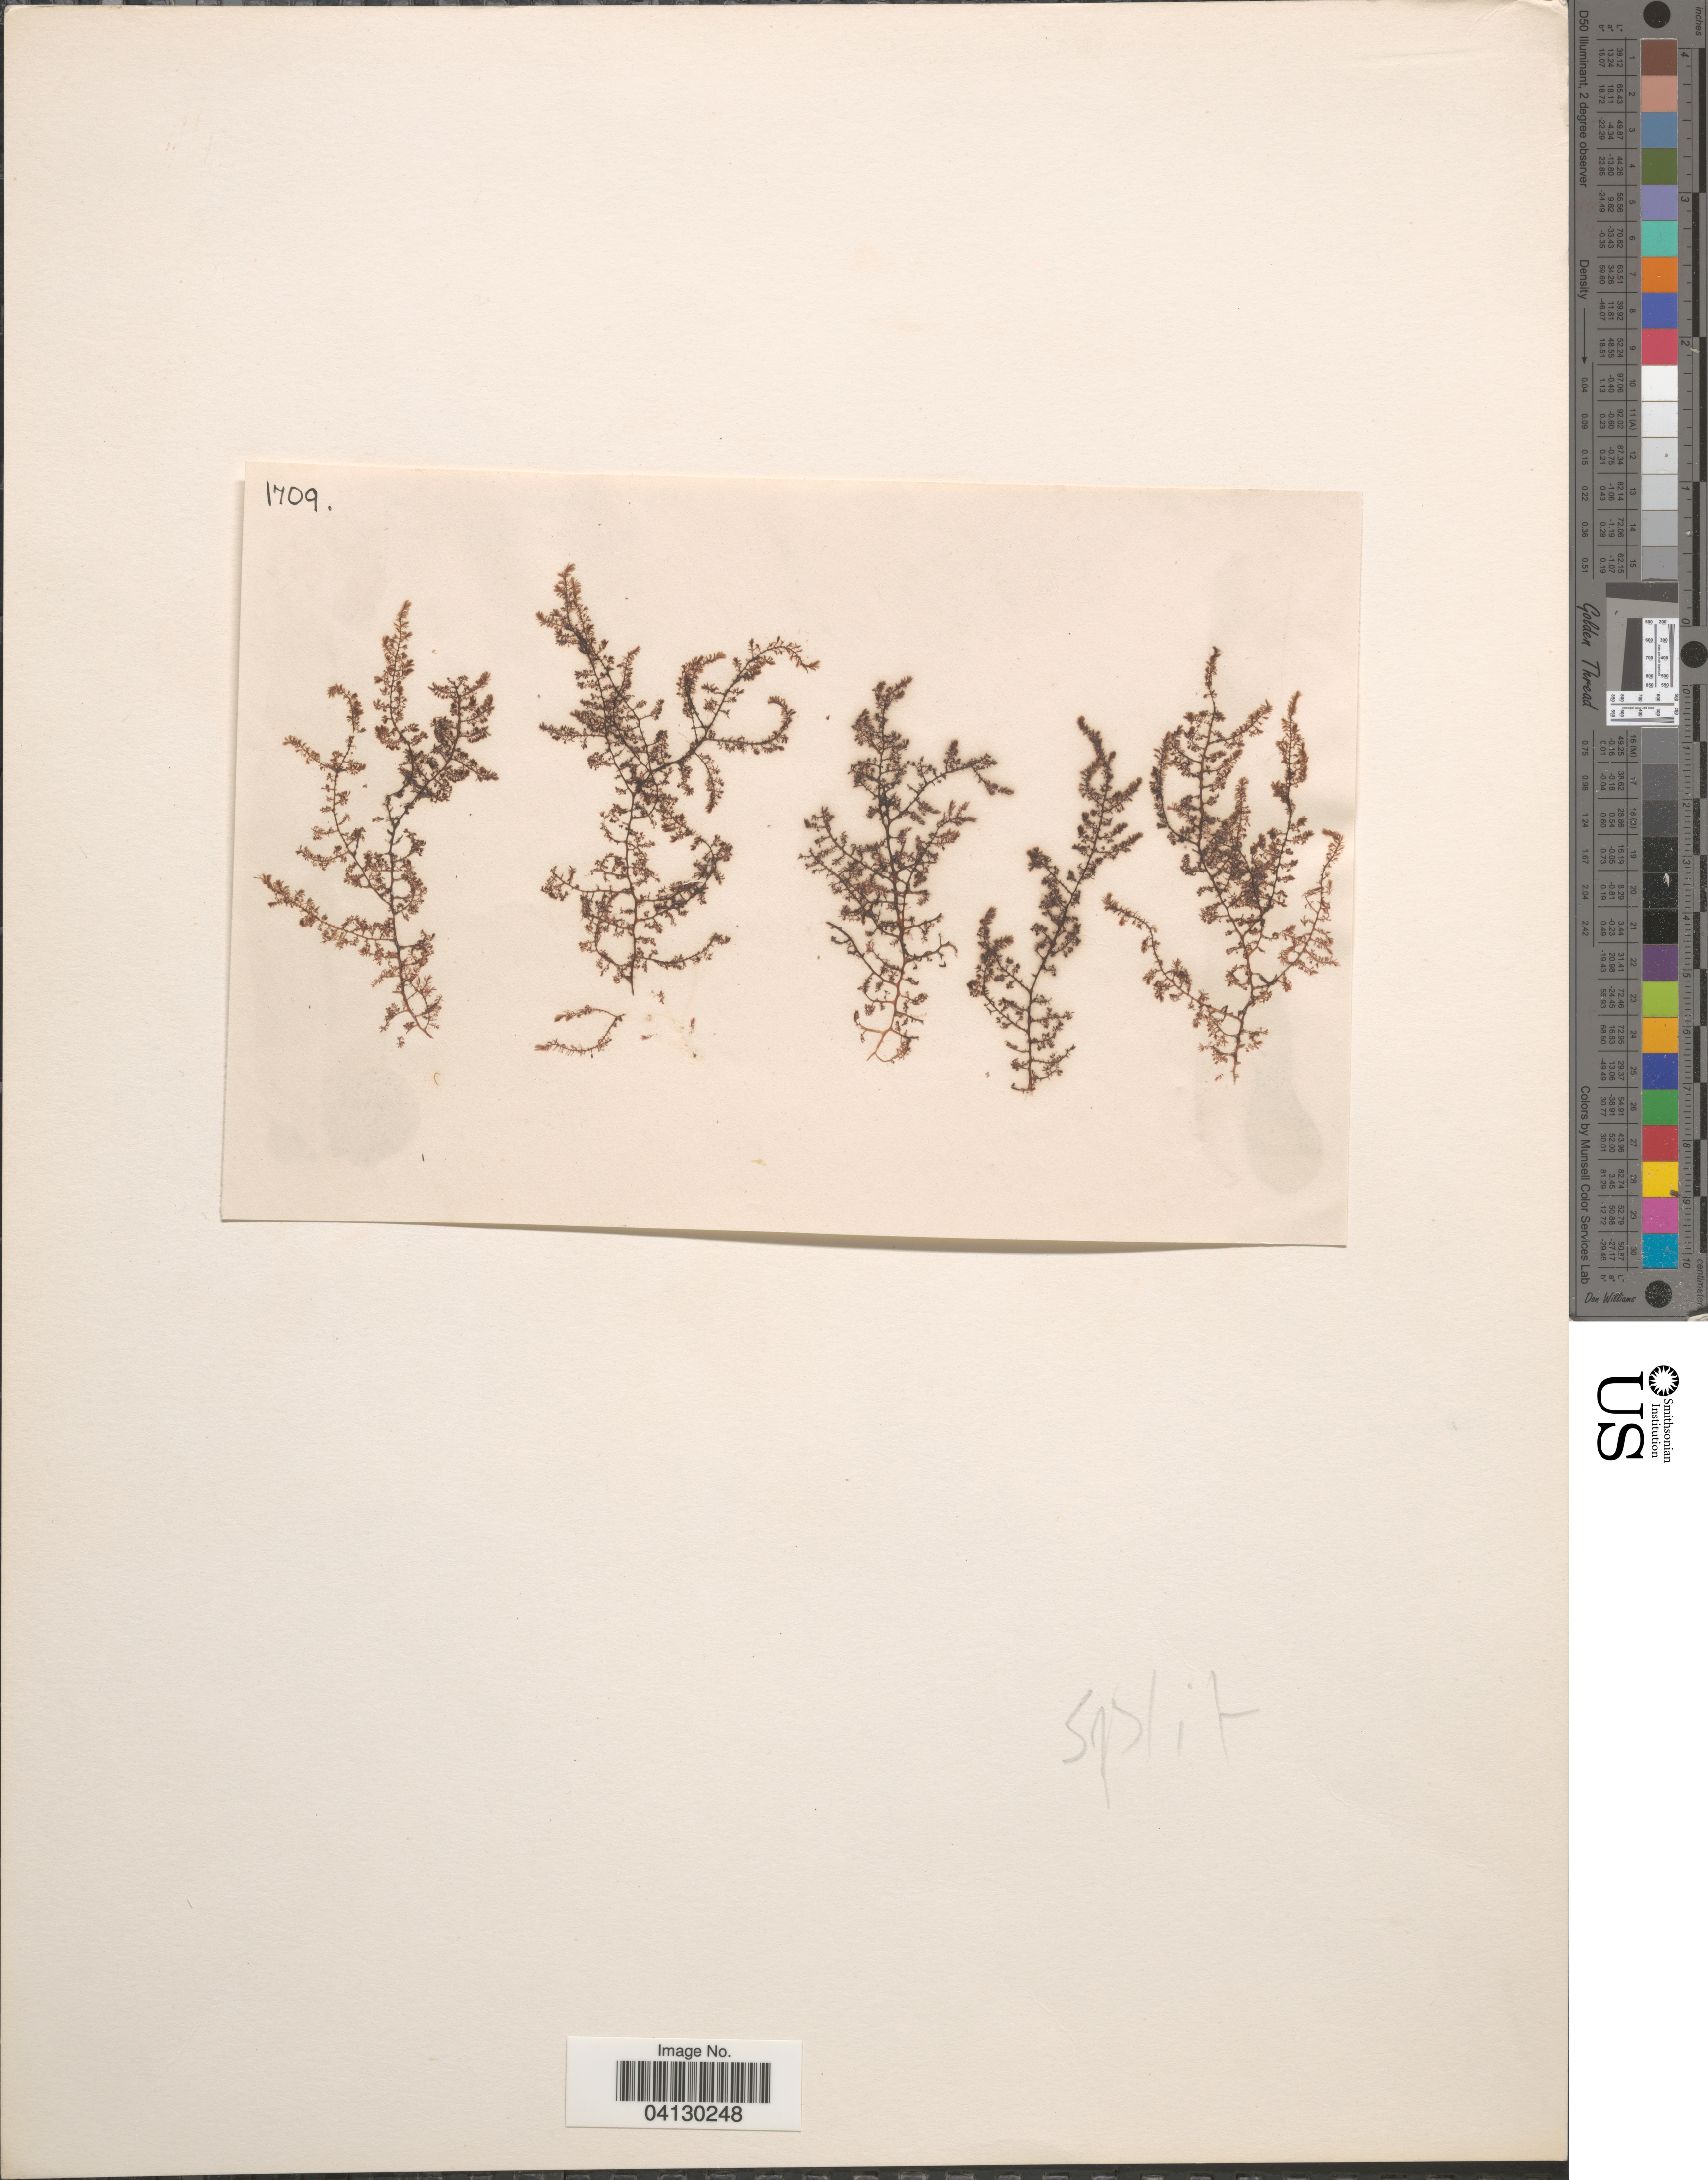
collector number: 1709